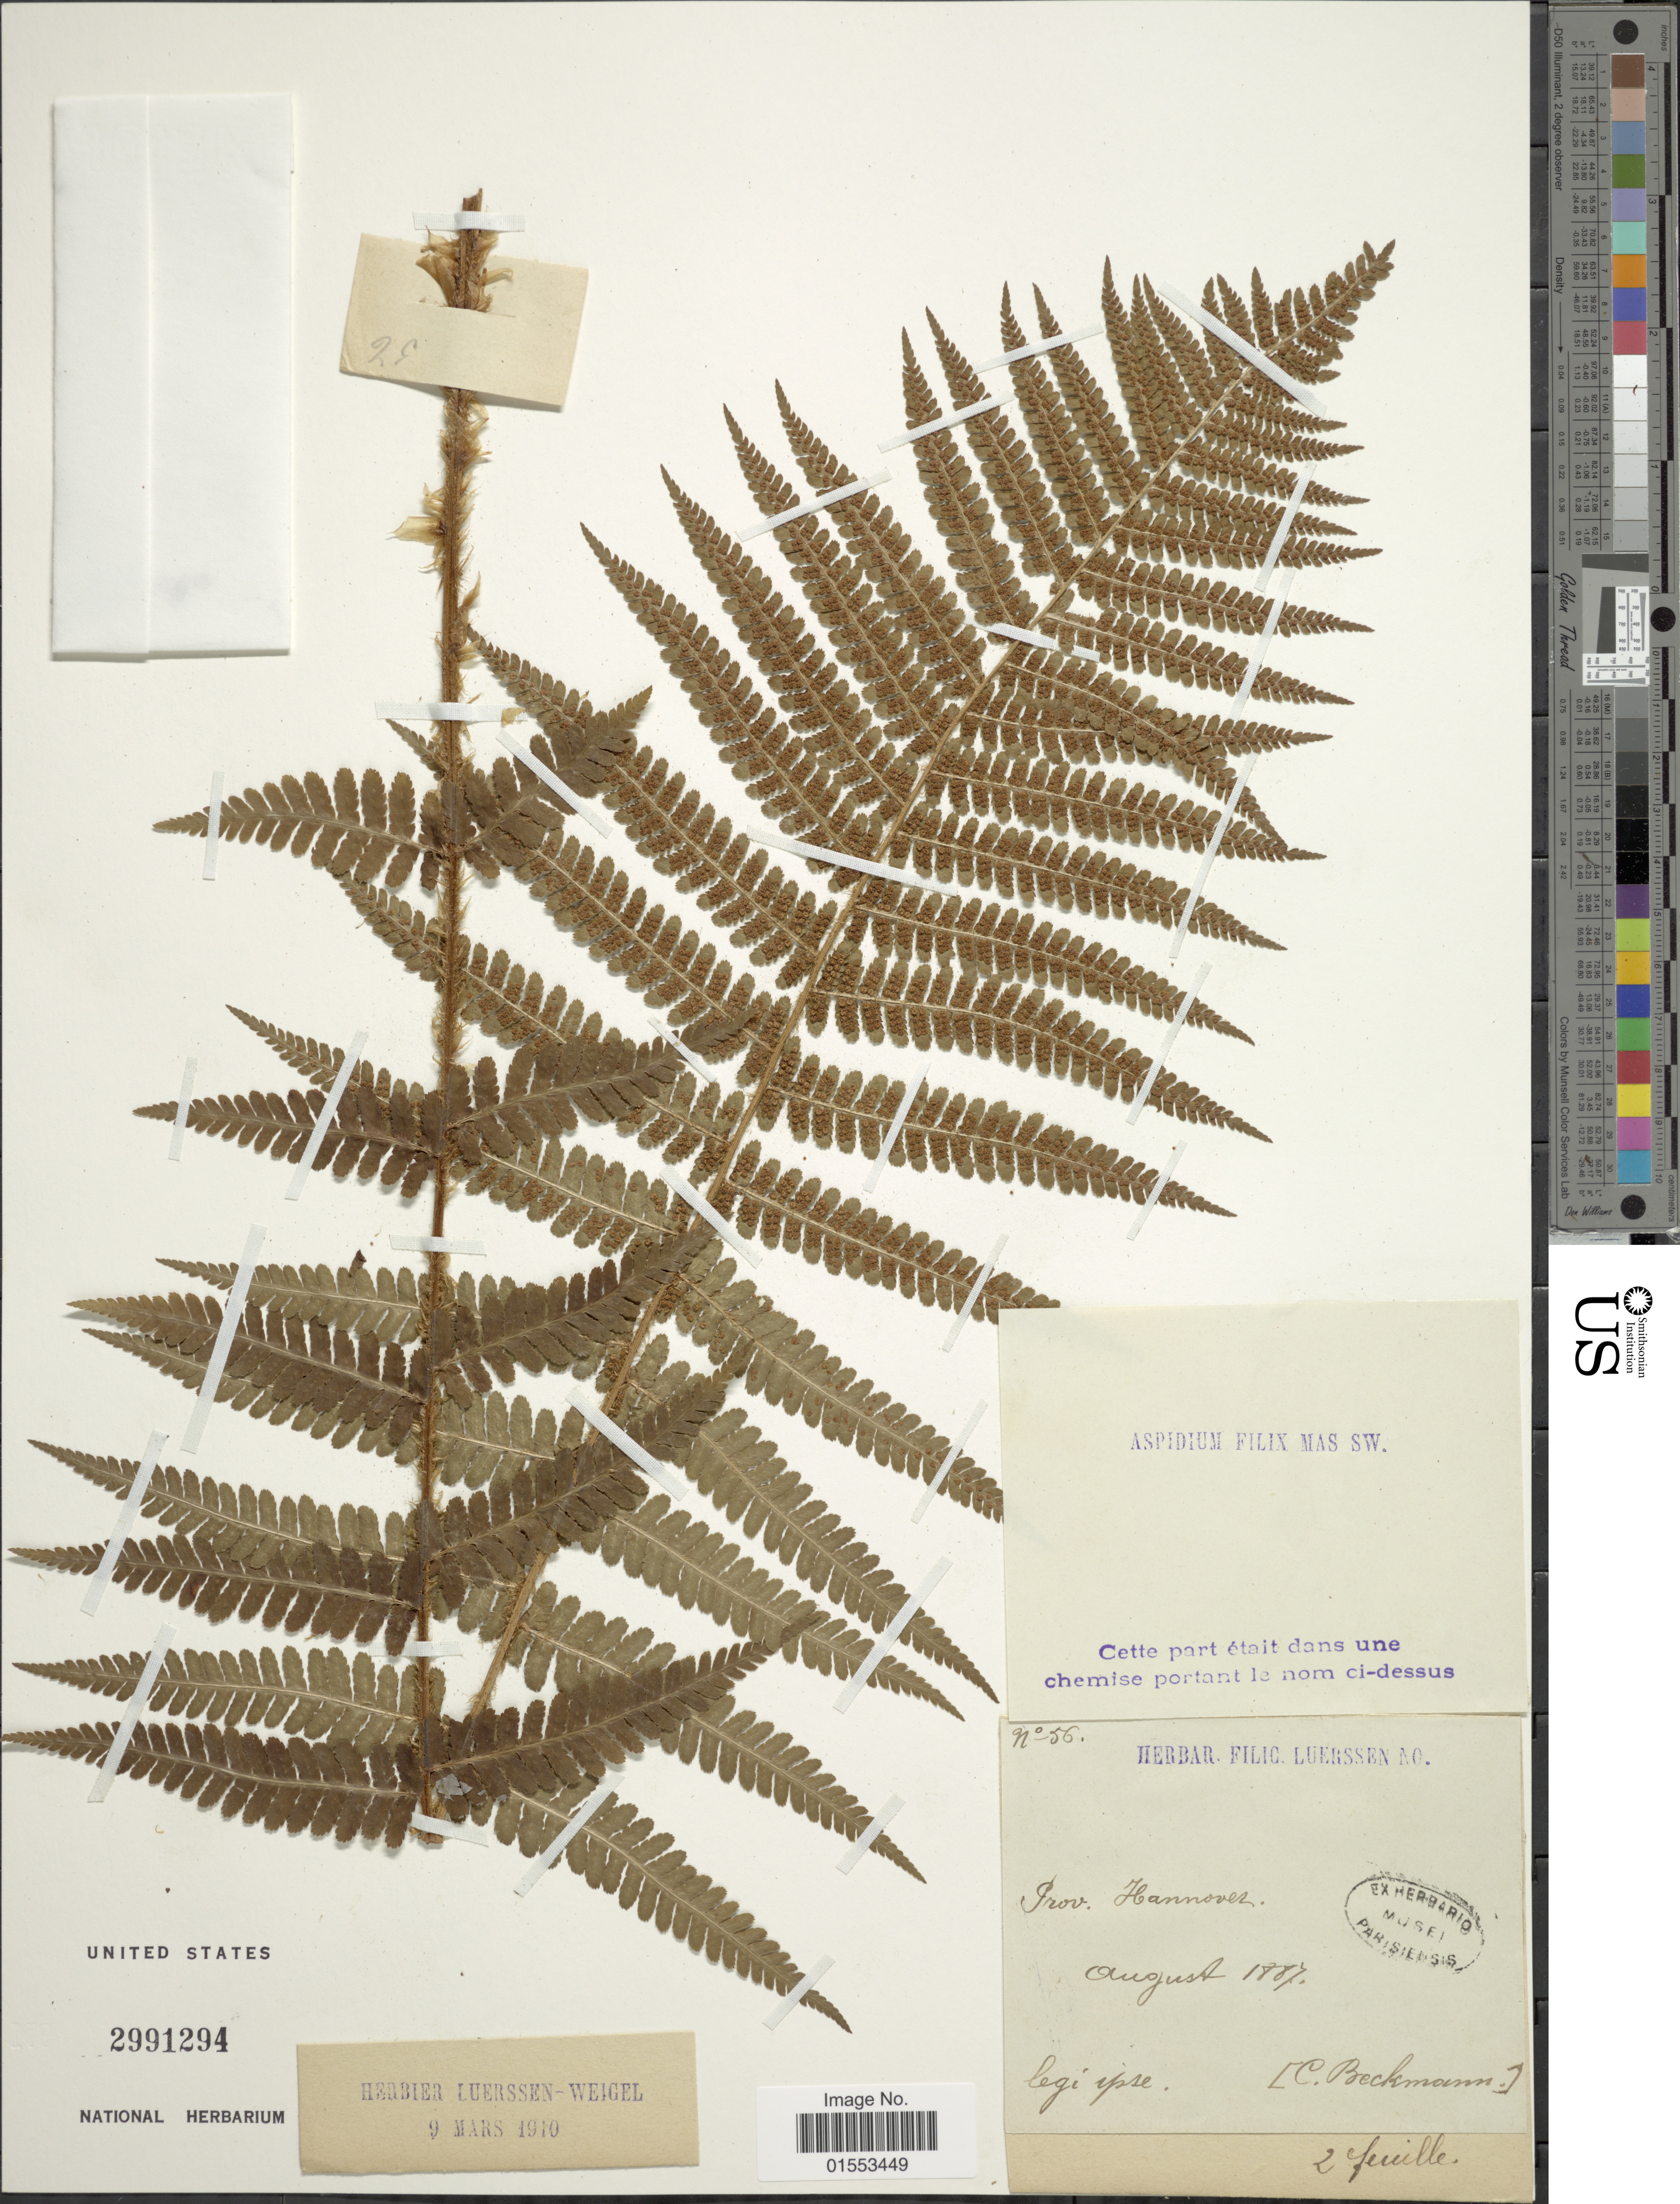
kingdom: Plantae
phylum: Tracheophyta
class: Polypodiopsida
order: Polypodiales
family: Dryopteridaceae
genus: Dryopteris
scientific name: Dryopteris filix-mas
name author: (L.) Schott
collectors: C. Beckmann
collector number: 56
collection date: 1887-08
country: Germany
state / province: Niedersachsen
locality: Prov. Hannover.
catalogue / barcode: US 2991294